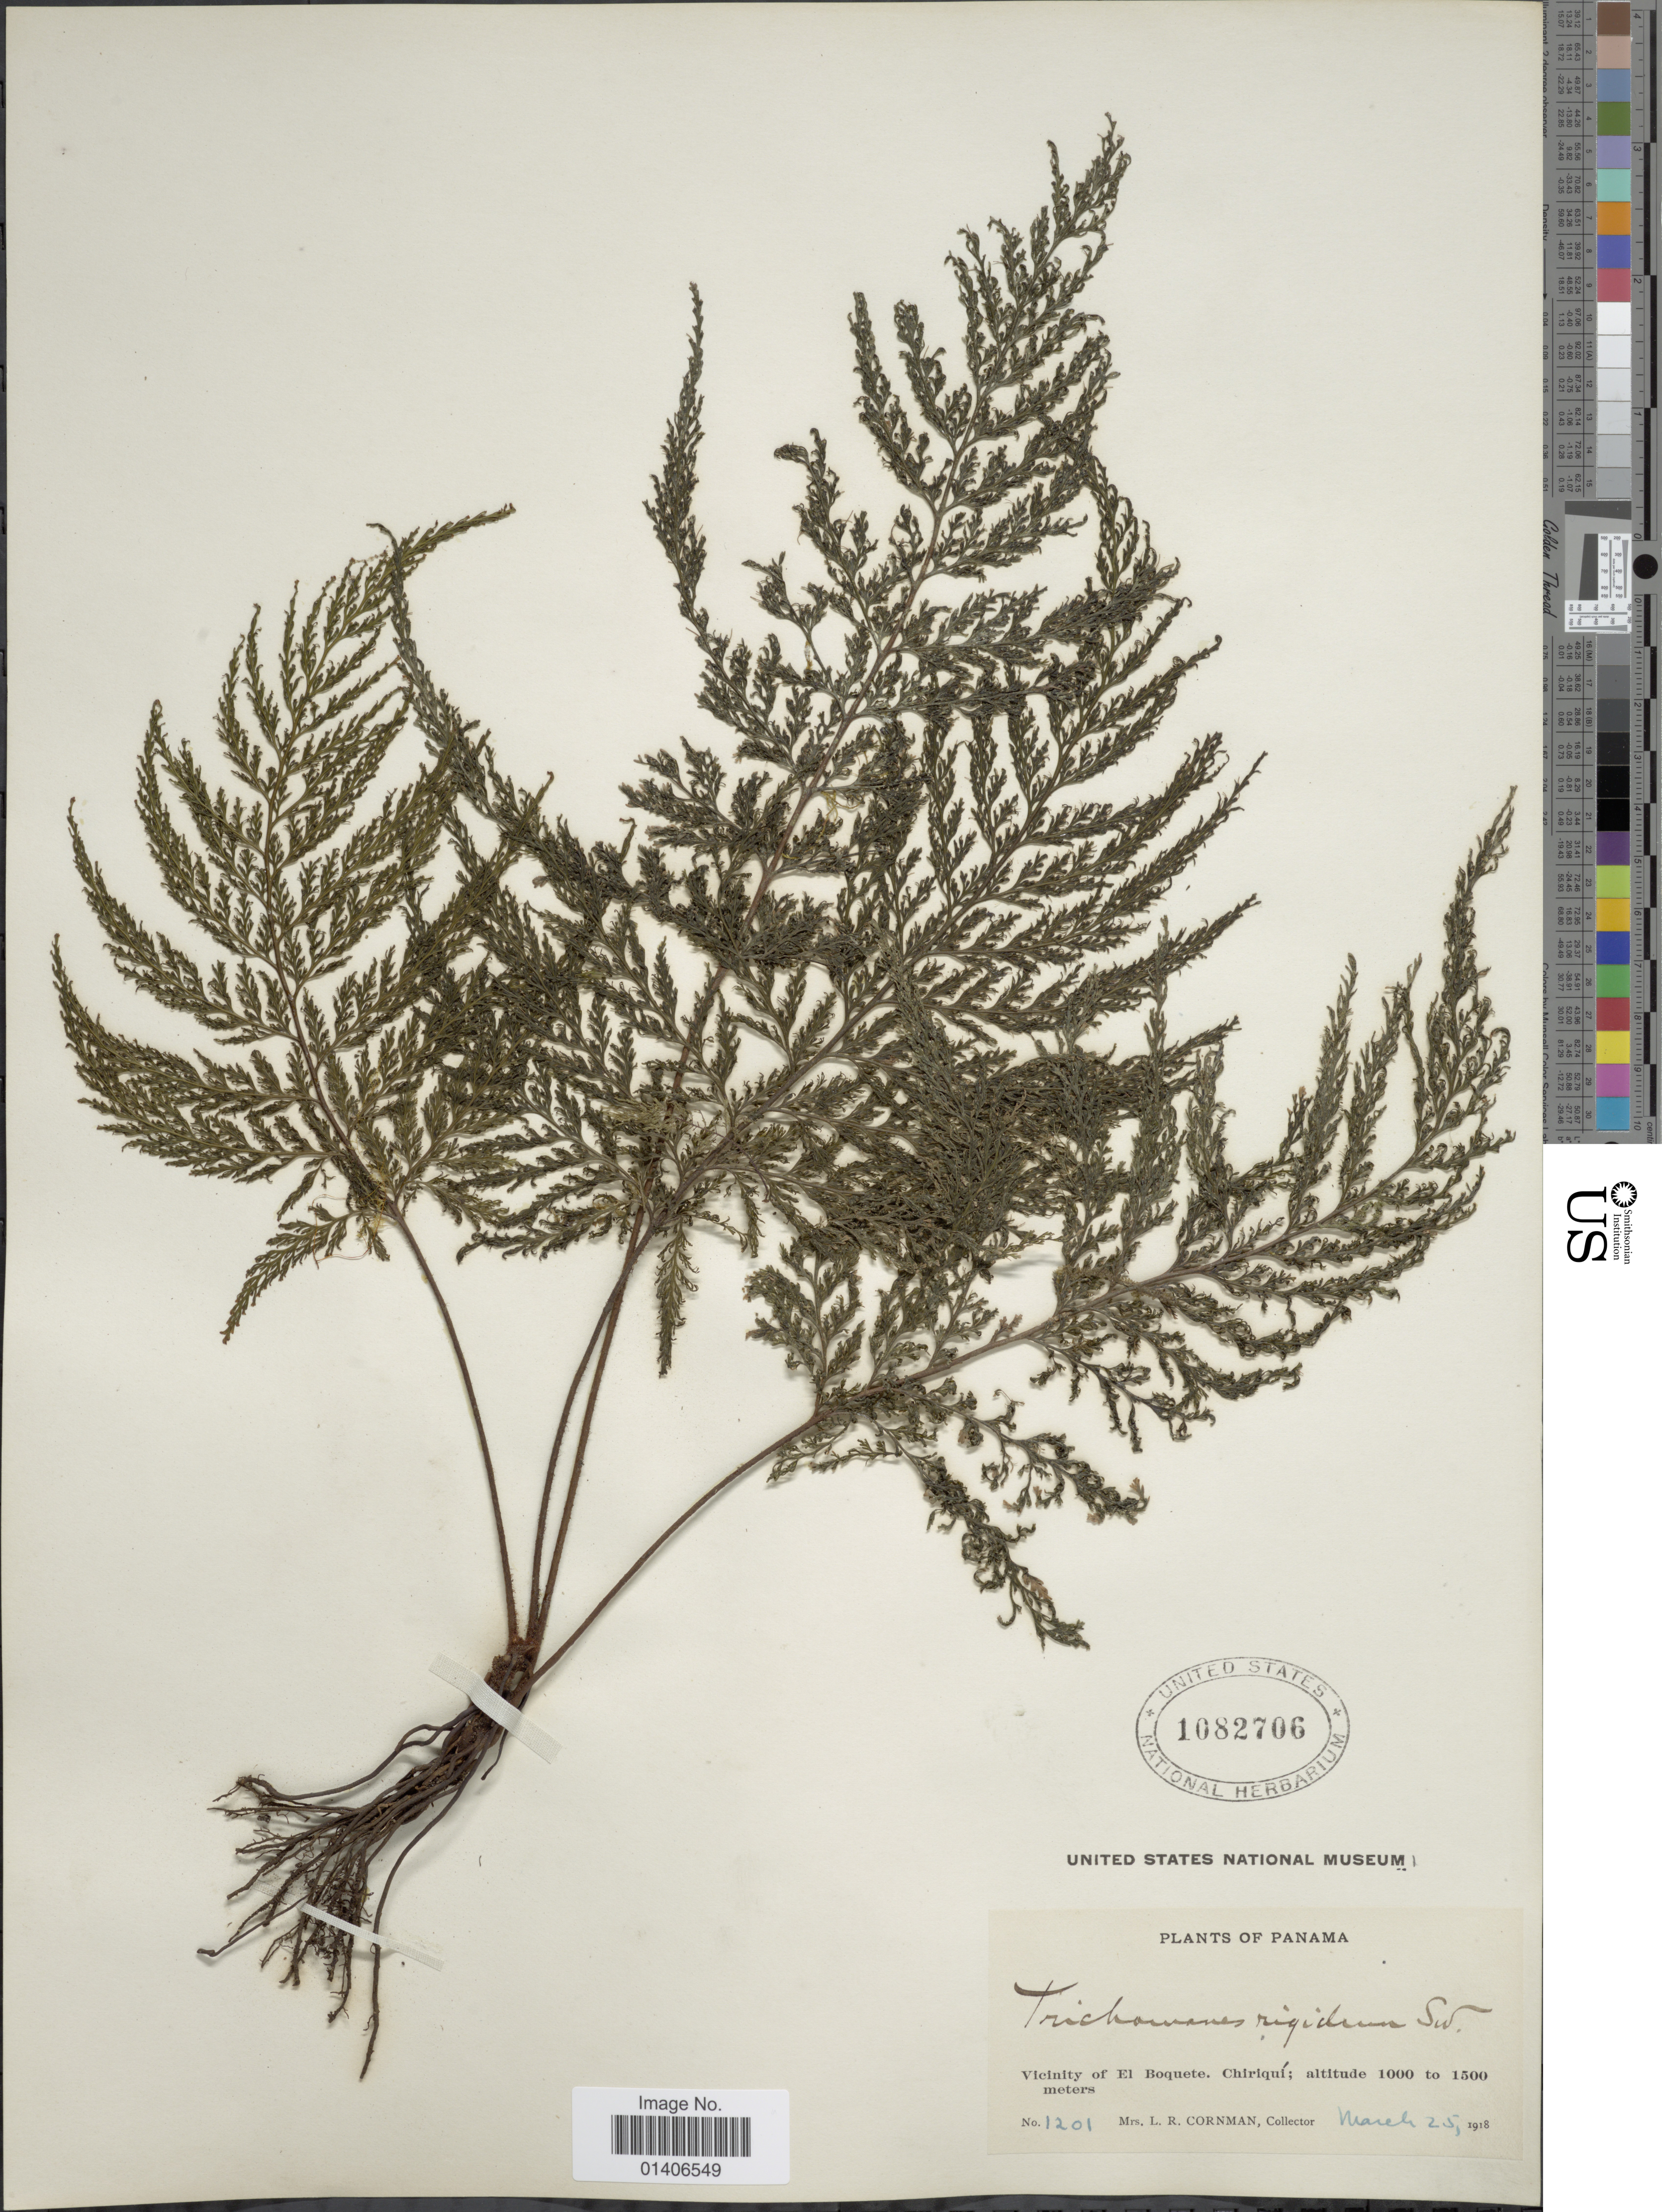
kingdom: Plantae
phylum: Tracheophyta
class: Polypodiopsida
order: Hymenophyllales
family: Hymenophyllaceae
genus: Abrodictyum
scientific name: Abrodictyum rigidum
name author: (Sw.) Ebihara & Dubuisson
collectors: L. Cornman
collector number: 1201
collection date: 1918-03-25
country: Panama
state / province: Chiriqui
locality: Vicinity of El Boquete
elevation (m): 1000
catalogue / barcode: US 1082706